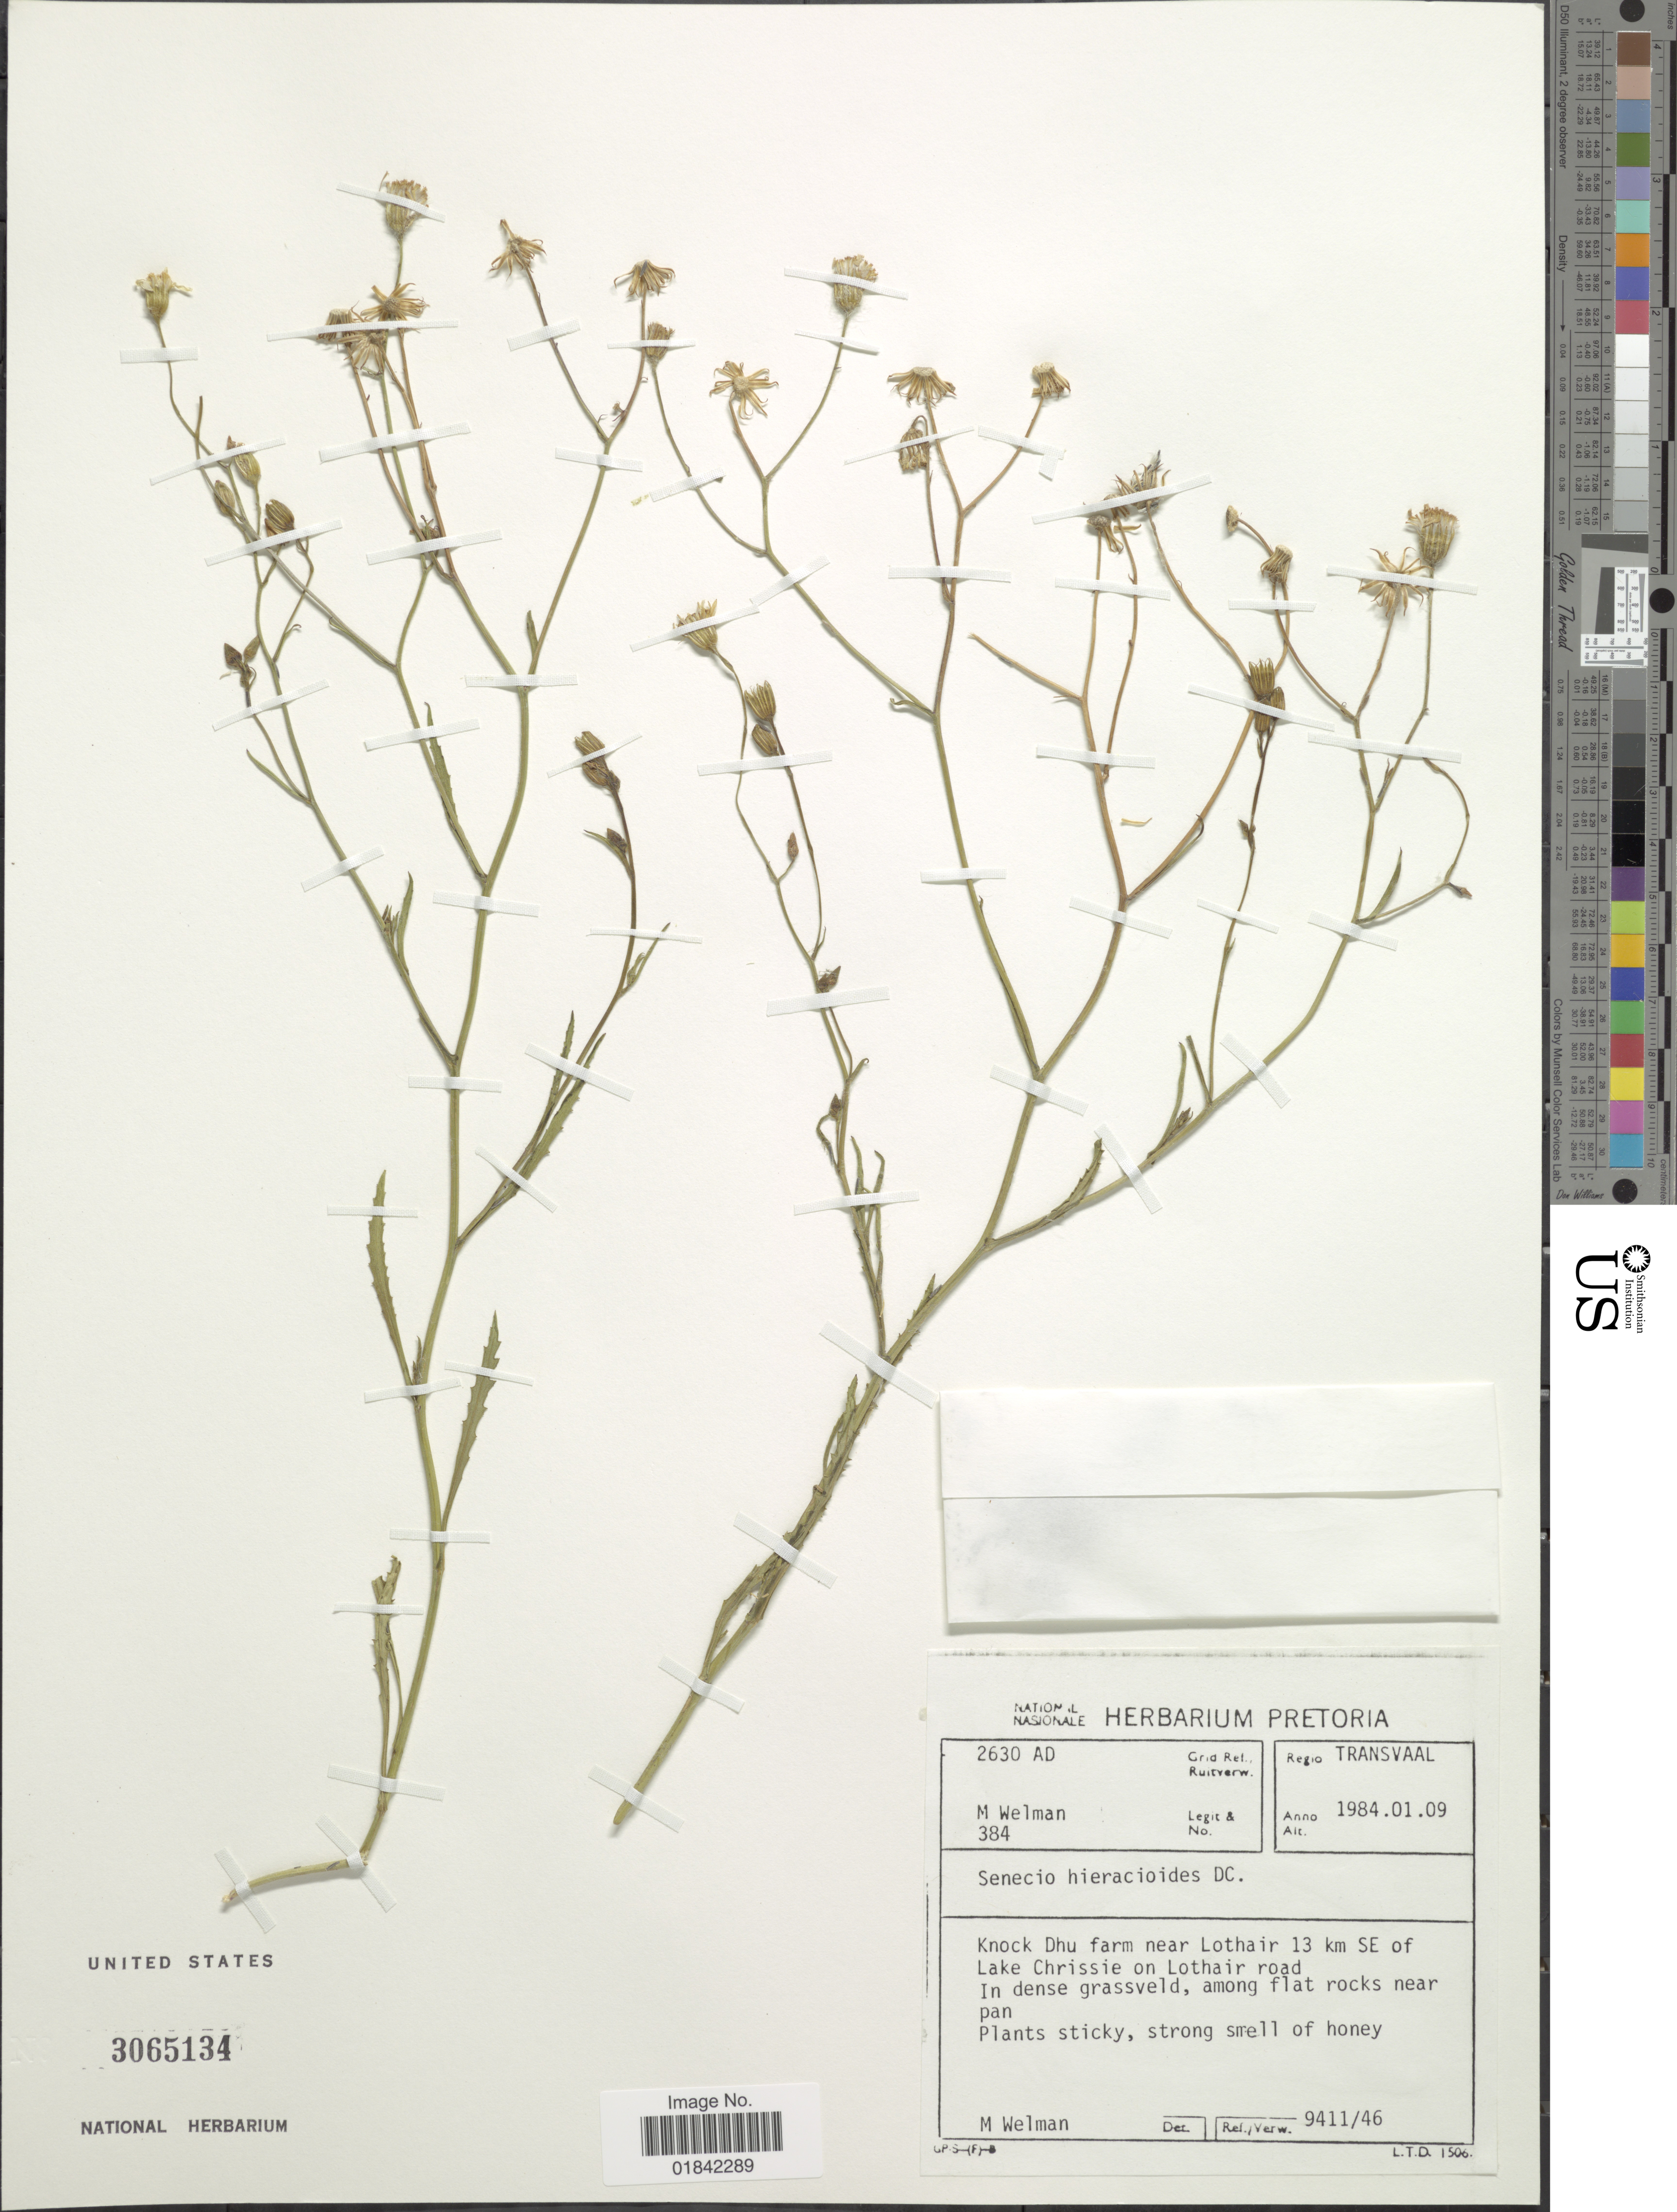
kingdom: Plantae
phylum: Tracheophyta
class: Magnoliopsida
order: Asterales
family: Asteraceae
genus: Senecio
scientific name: Senecio hieracioides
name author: DC.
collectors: M. Welman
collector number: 384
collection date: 1984-01-09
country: South Africa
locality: Transvaal, Knock Dhu Farm near Lothair 13 km SE of Lake Chrissie on Lothair road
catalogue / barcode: US 3065134